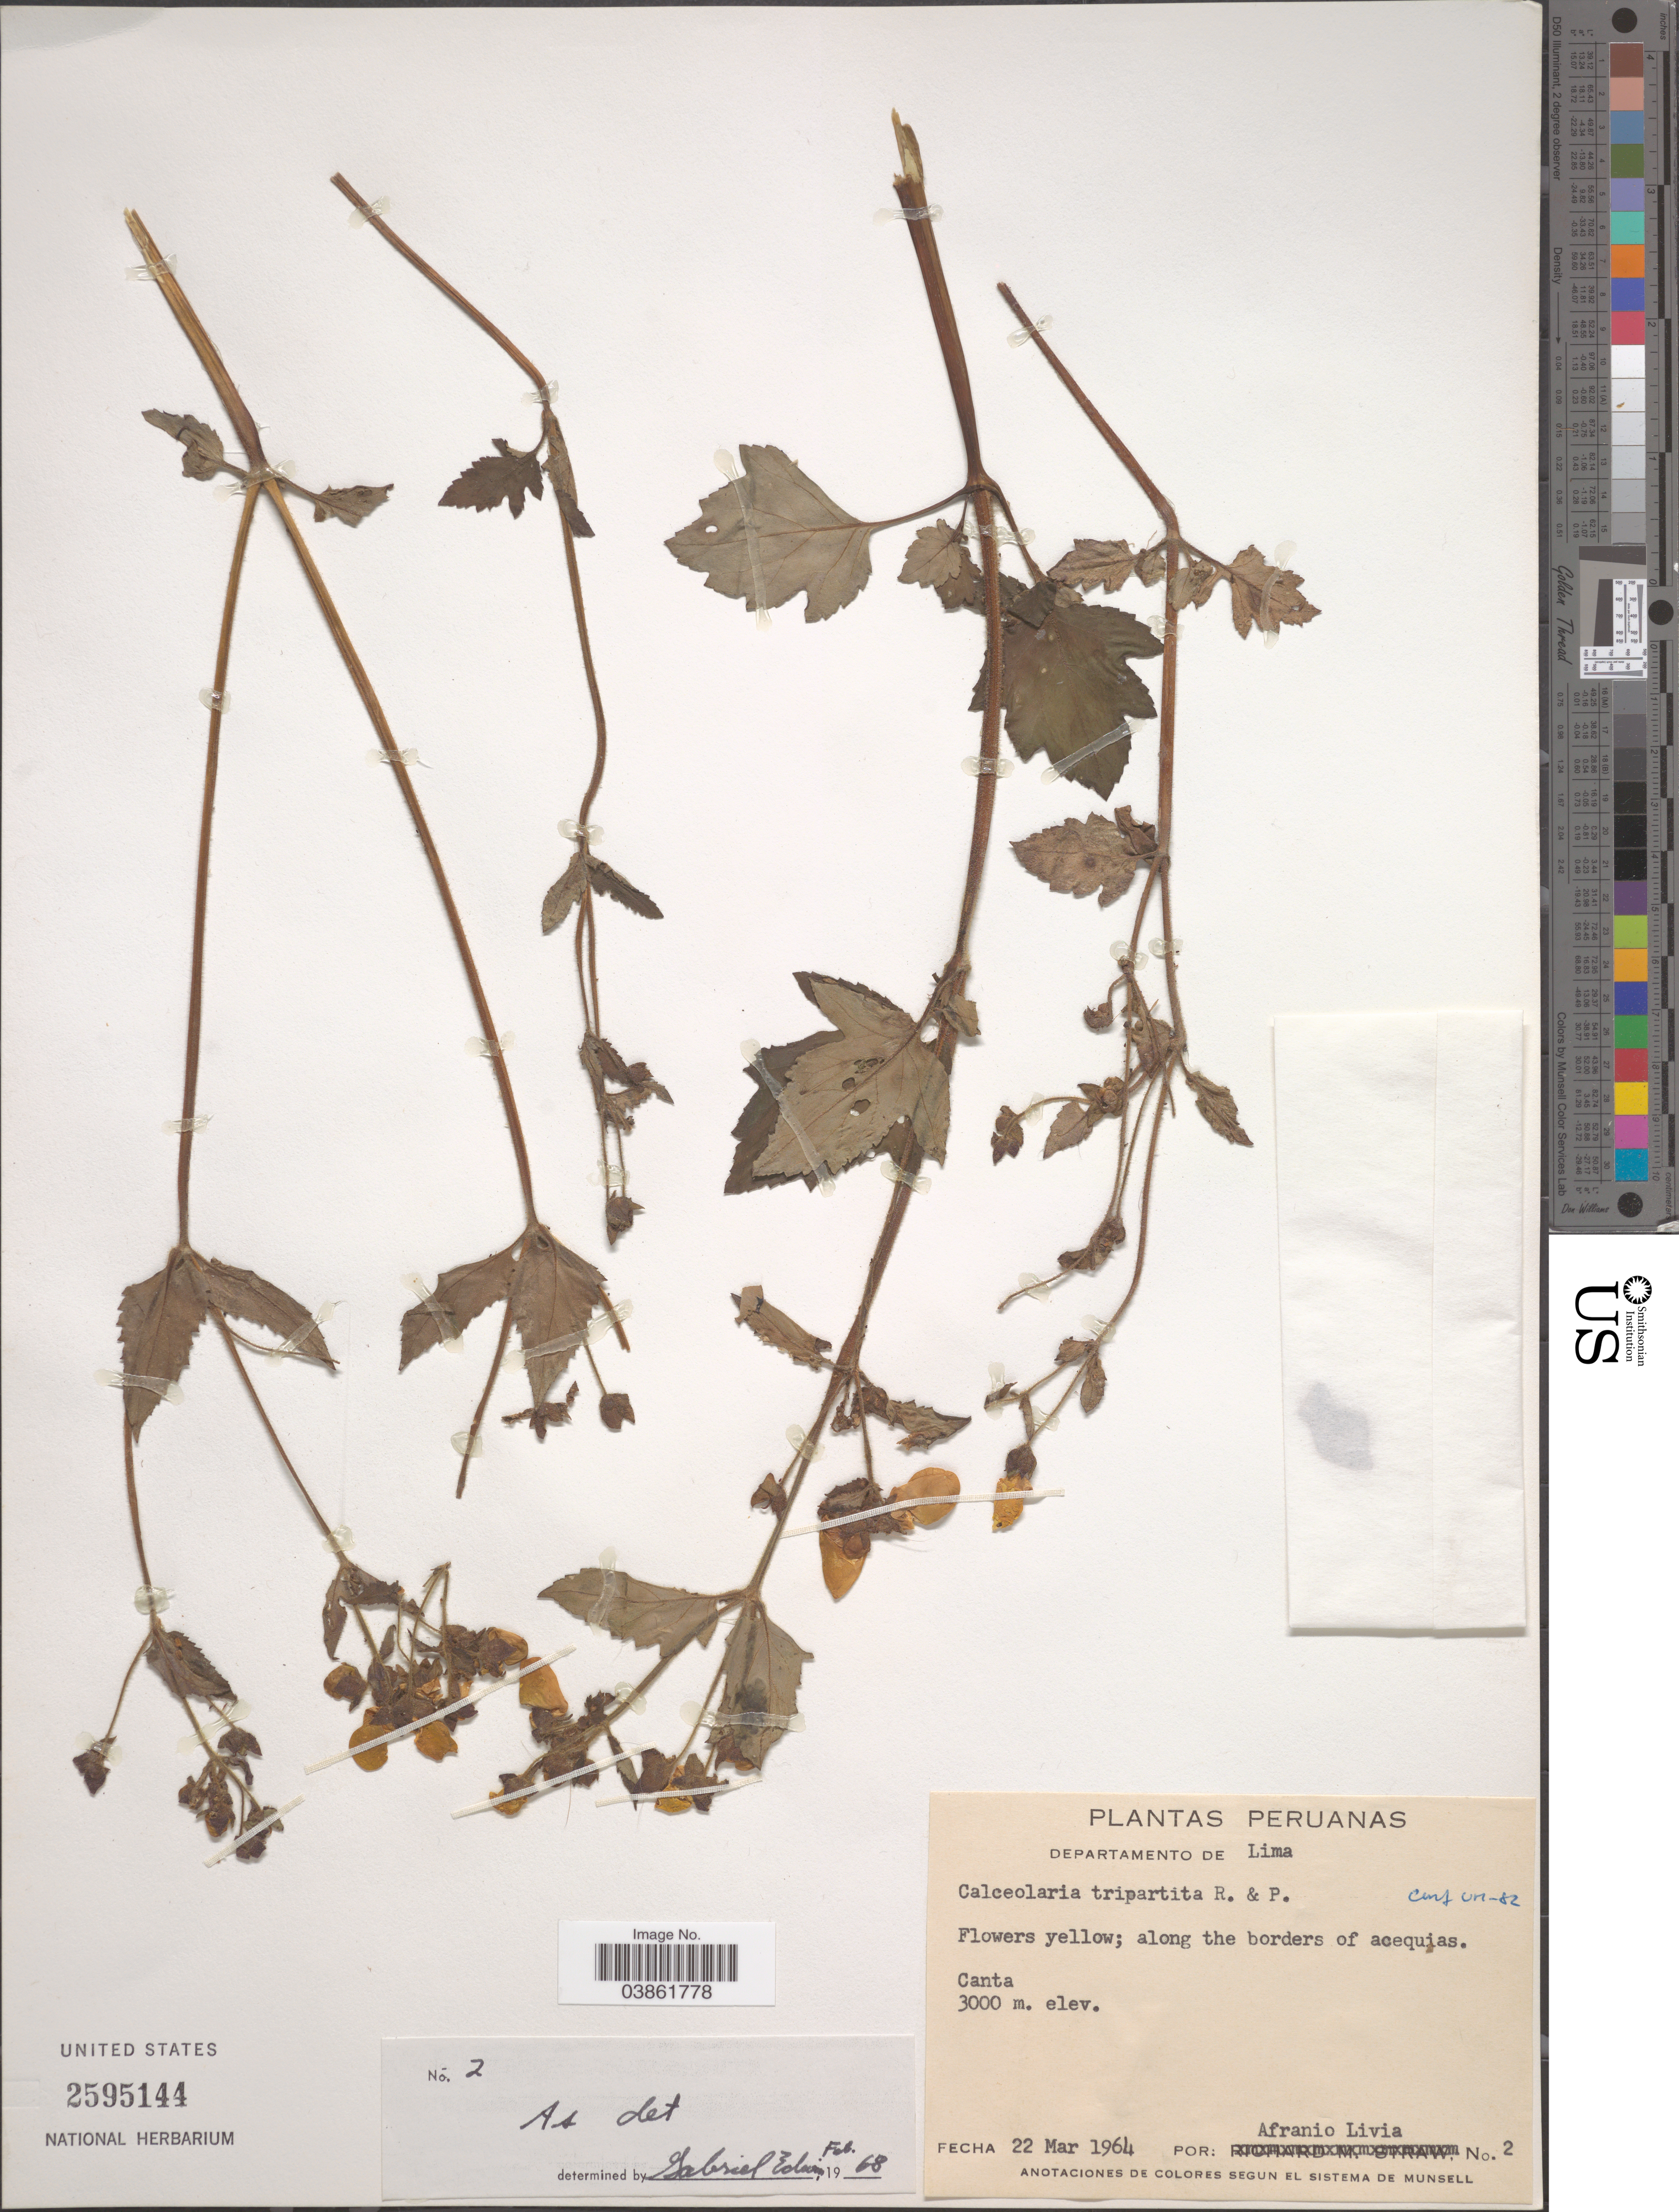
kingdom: Plantae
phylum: Tracheophyta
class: Magnoliopsida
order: Lamiales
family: Calceolariaceae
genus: Calceolaria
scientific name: Calceolaria tripartita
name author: Ruiz & Pav.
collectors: A. Livia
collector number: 2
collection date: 1964-03-22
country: Peru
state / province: Lima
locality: Departamento de Lima. Canta.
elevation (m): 3000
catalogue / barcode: US 2595144